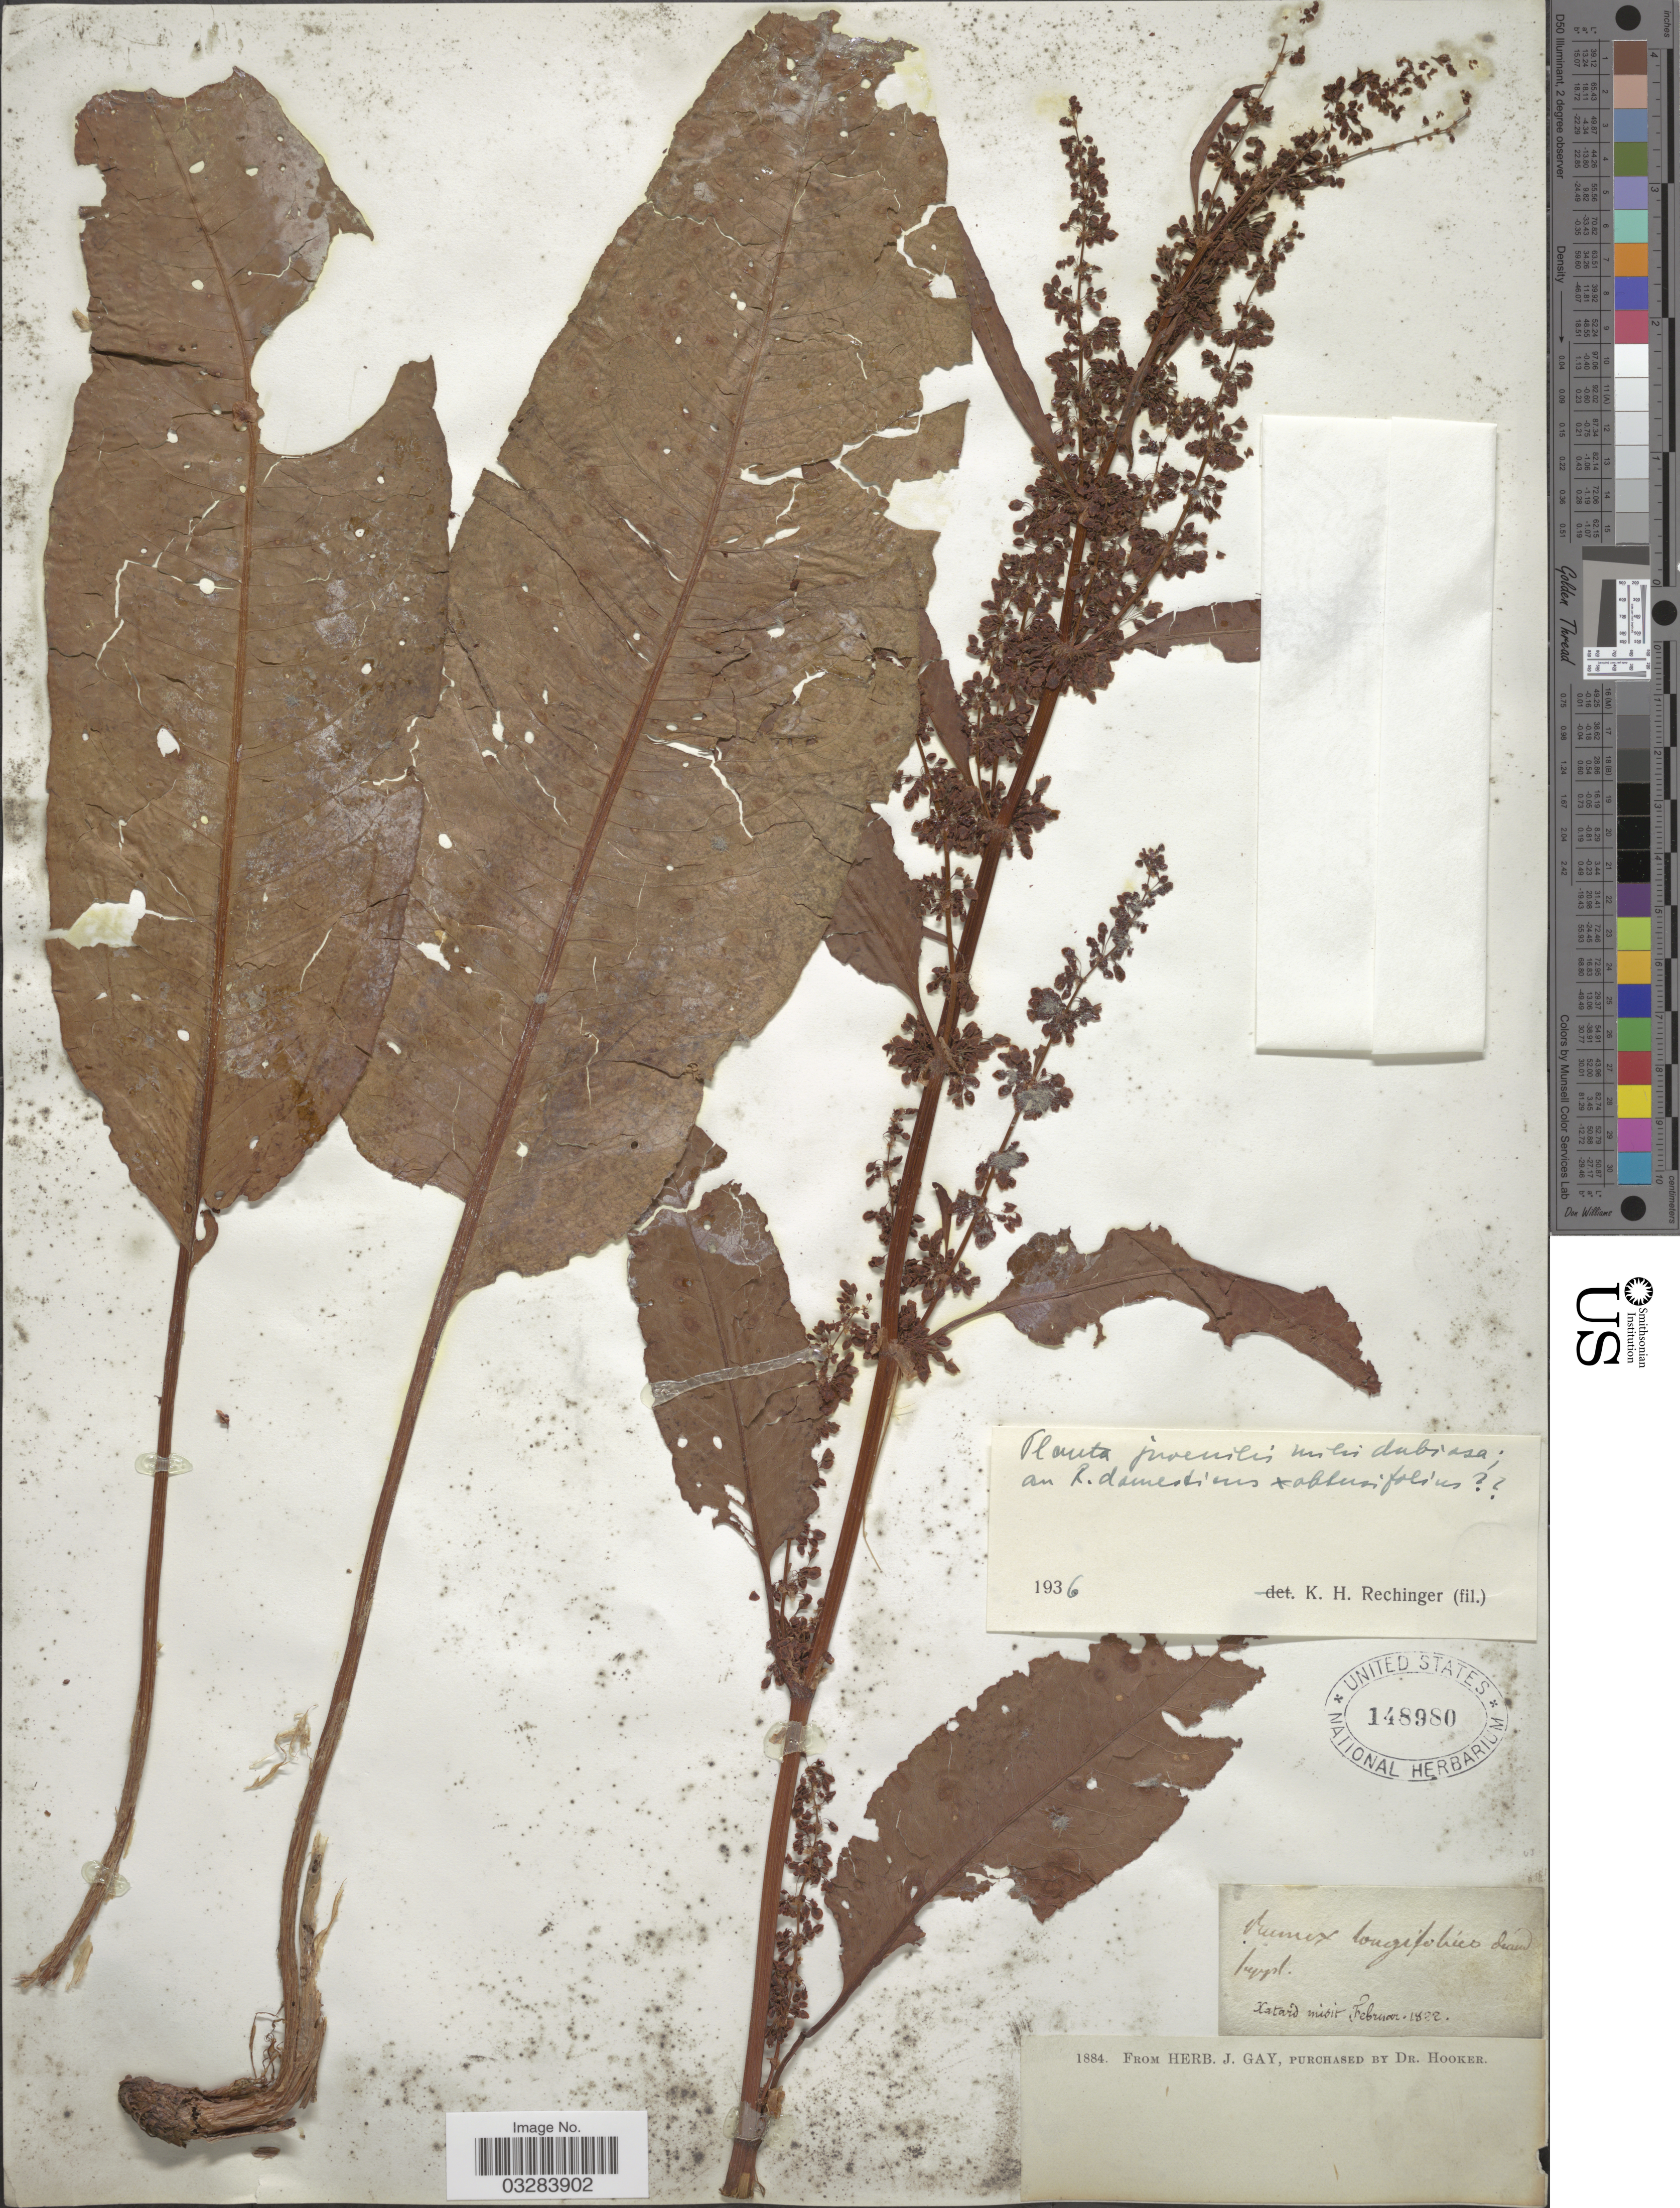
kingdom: Plantae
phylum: Tracheophyta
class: Magnoliopsida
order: Caryophyllales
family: Polygonaceae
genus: Rumex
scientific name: Rumex domesticus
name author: Hartm.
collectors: ex herb. J. Gay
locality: Xatard [unsure placement]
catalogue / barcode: US 148980